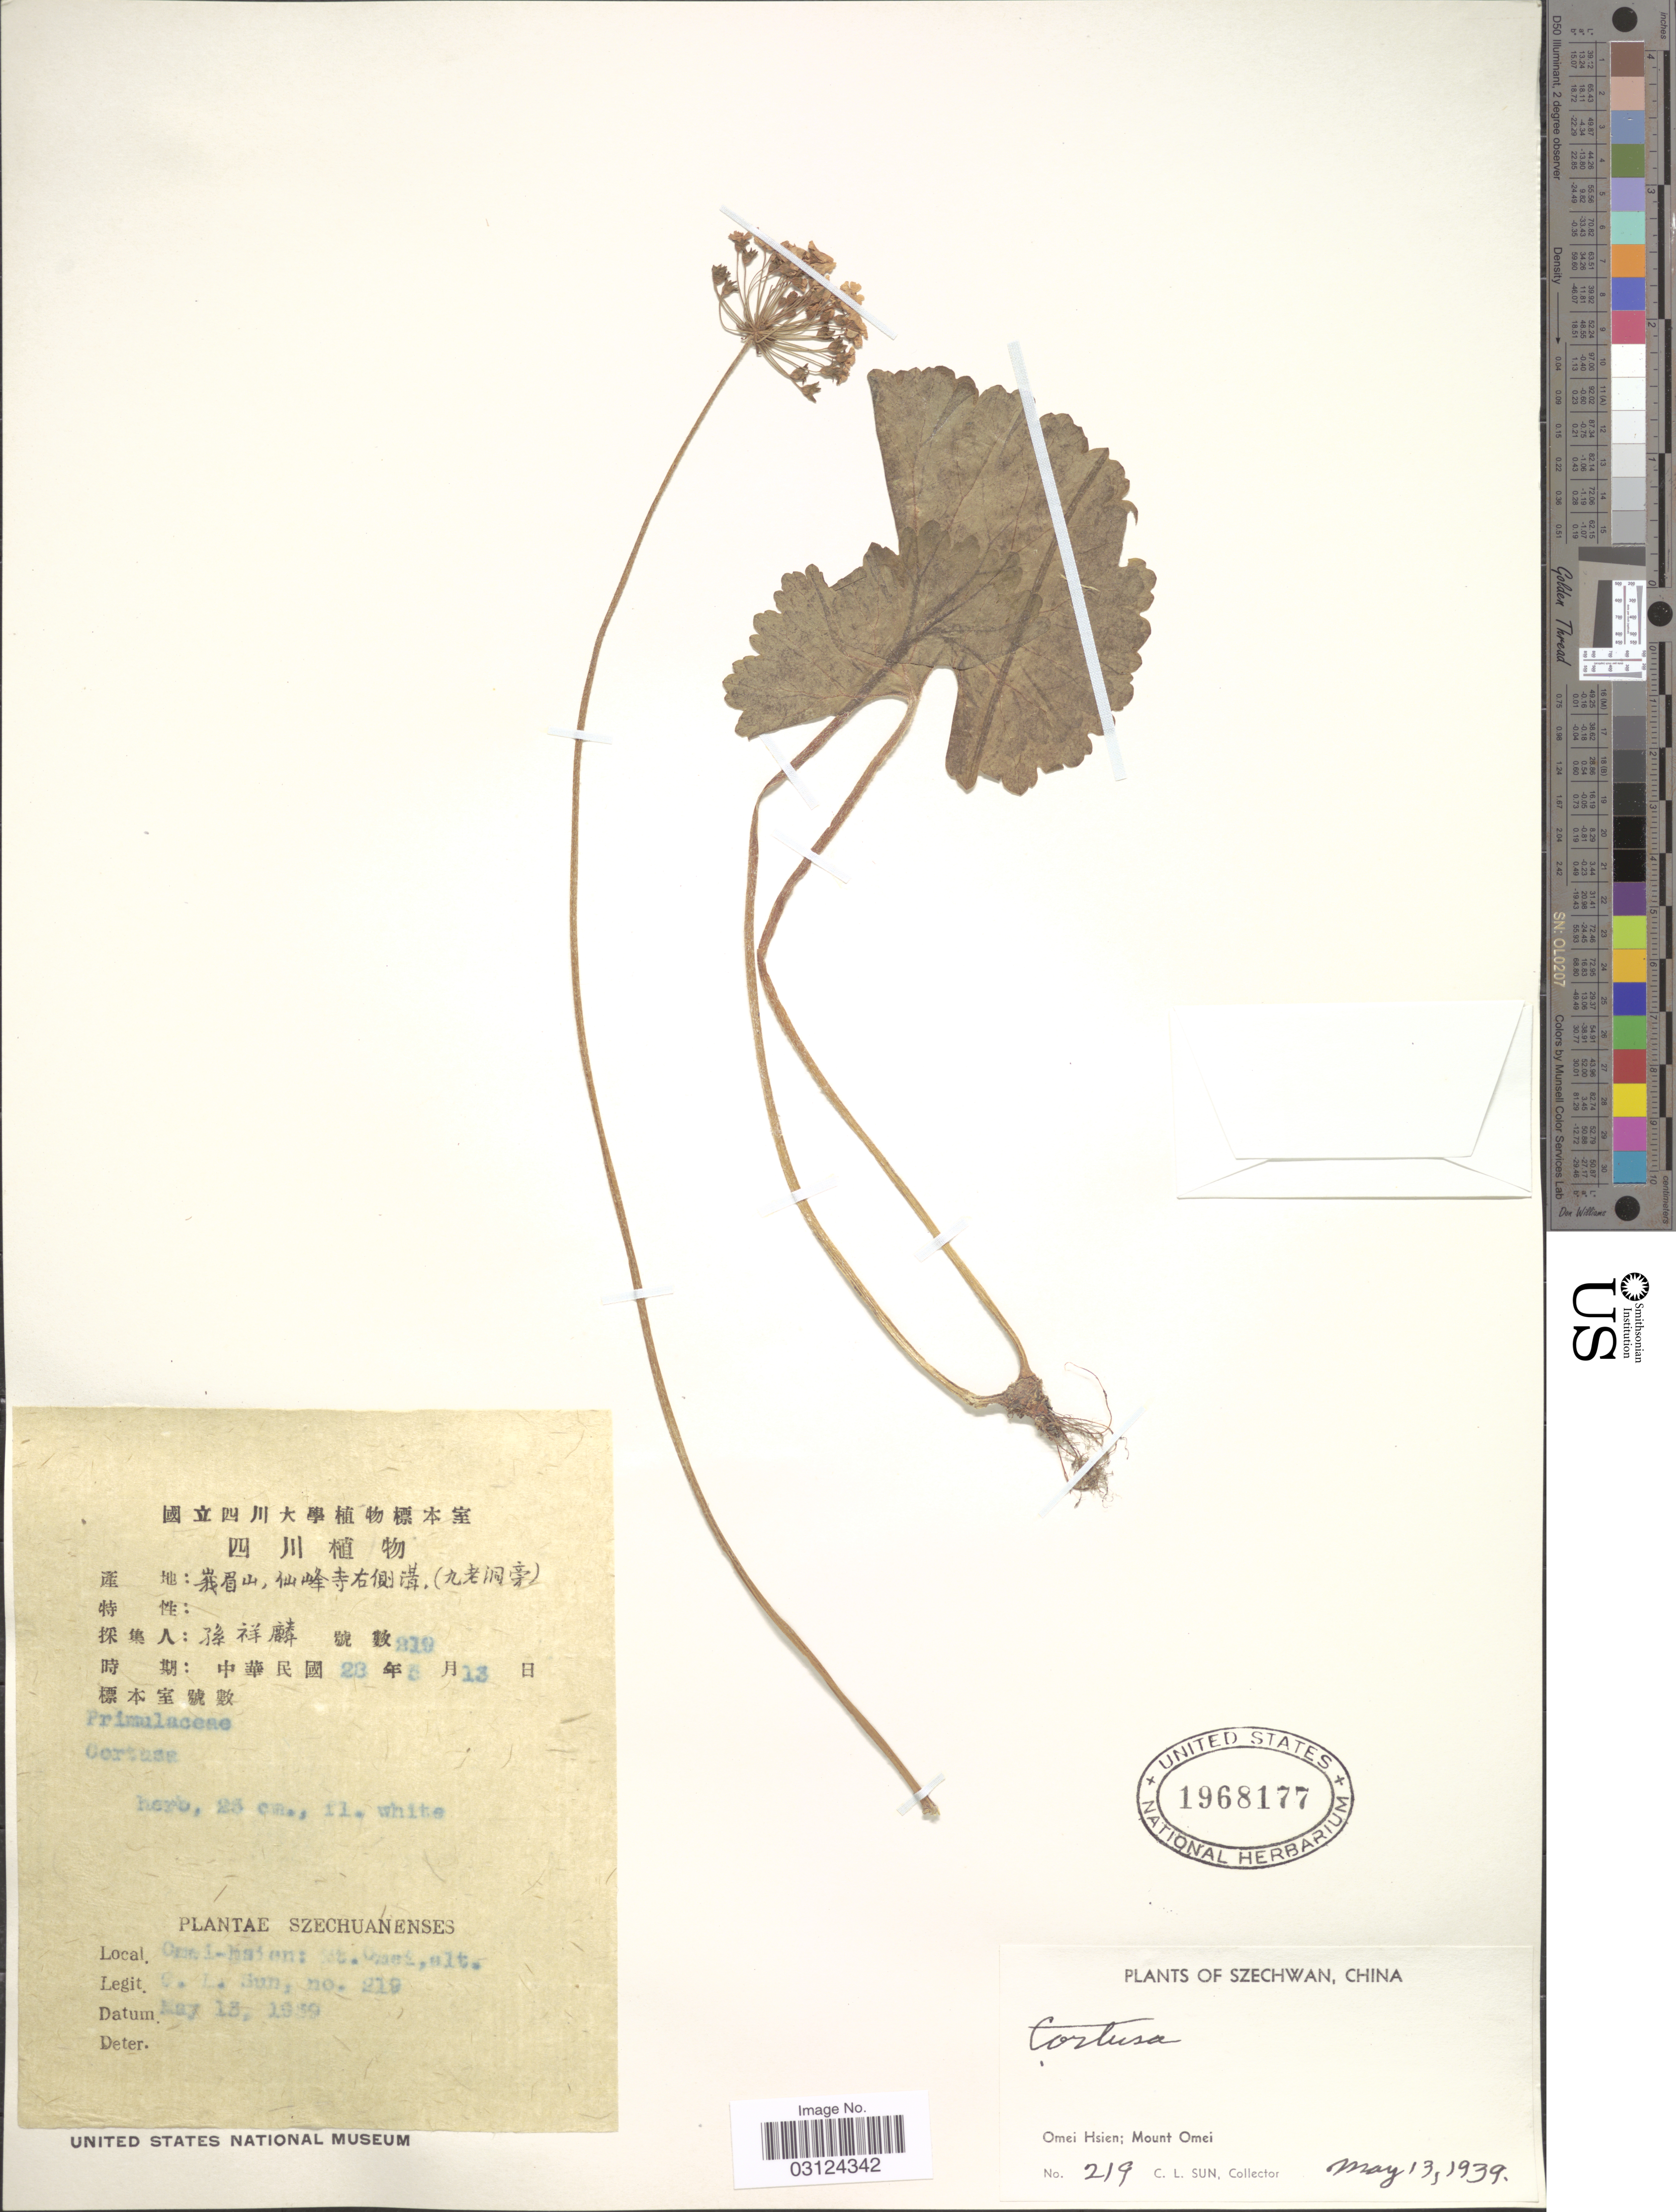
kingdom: Plantae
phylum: Tracheophyta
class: Magnoliopsida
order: Ericales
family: Primulaceae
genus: Cortusa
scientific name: Cortusa matthioli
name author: L.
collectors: C. Sun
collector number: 219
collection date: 1939-05-13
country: China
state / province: Sichuan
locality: Omei Hsien; Mount Omei.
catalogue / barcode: US 1968177